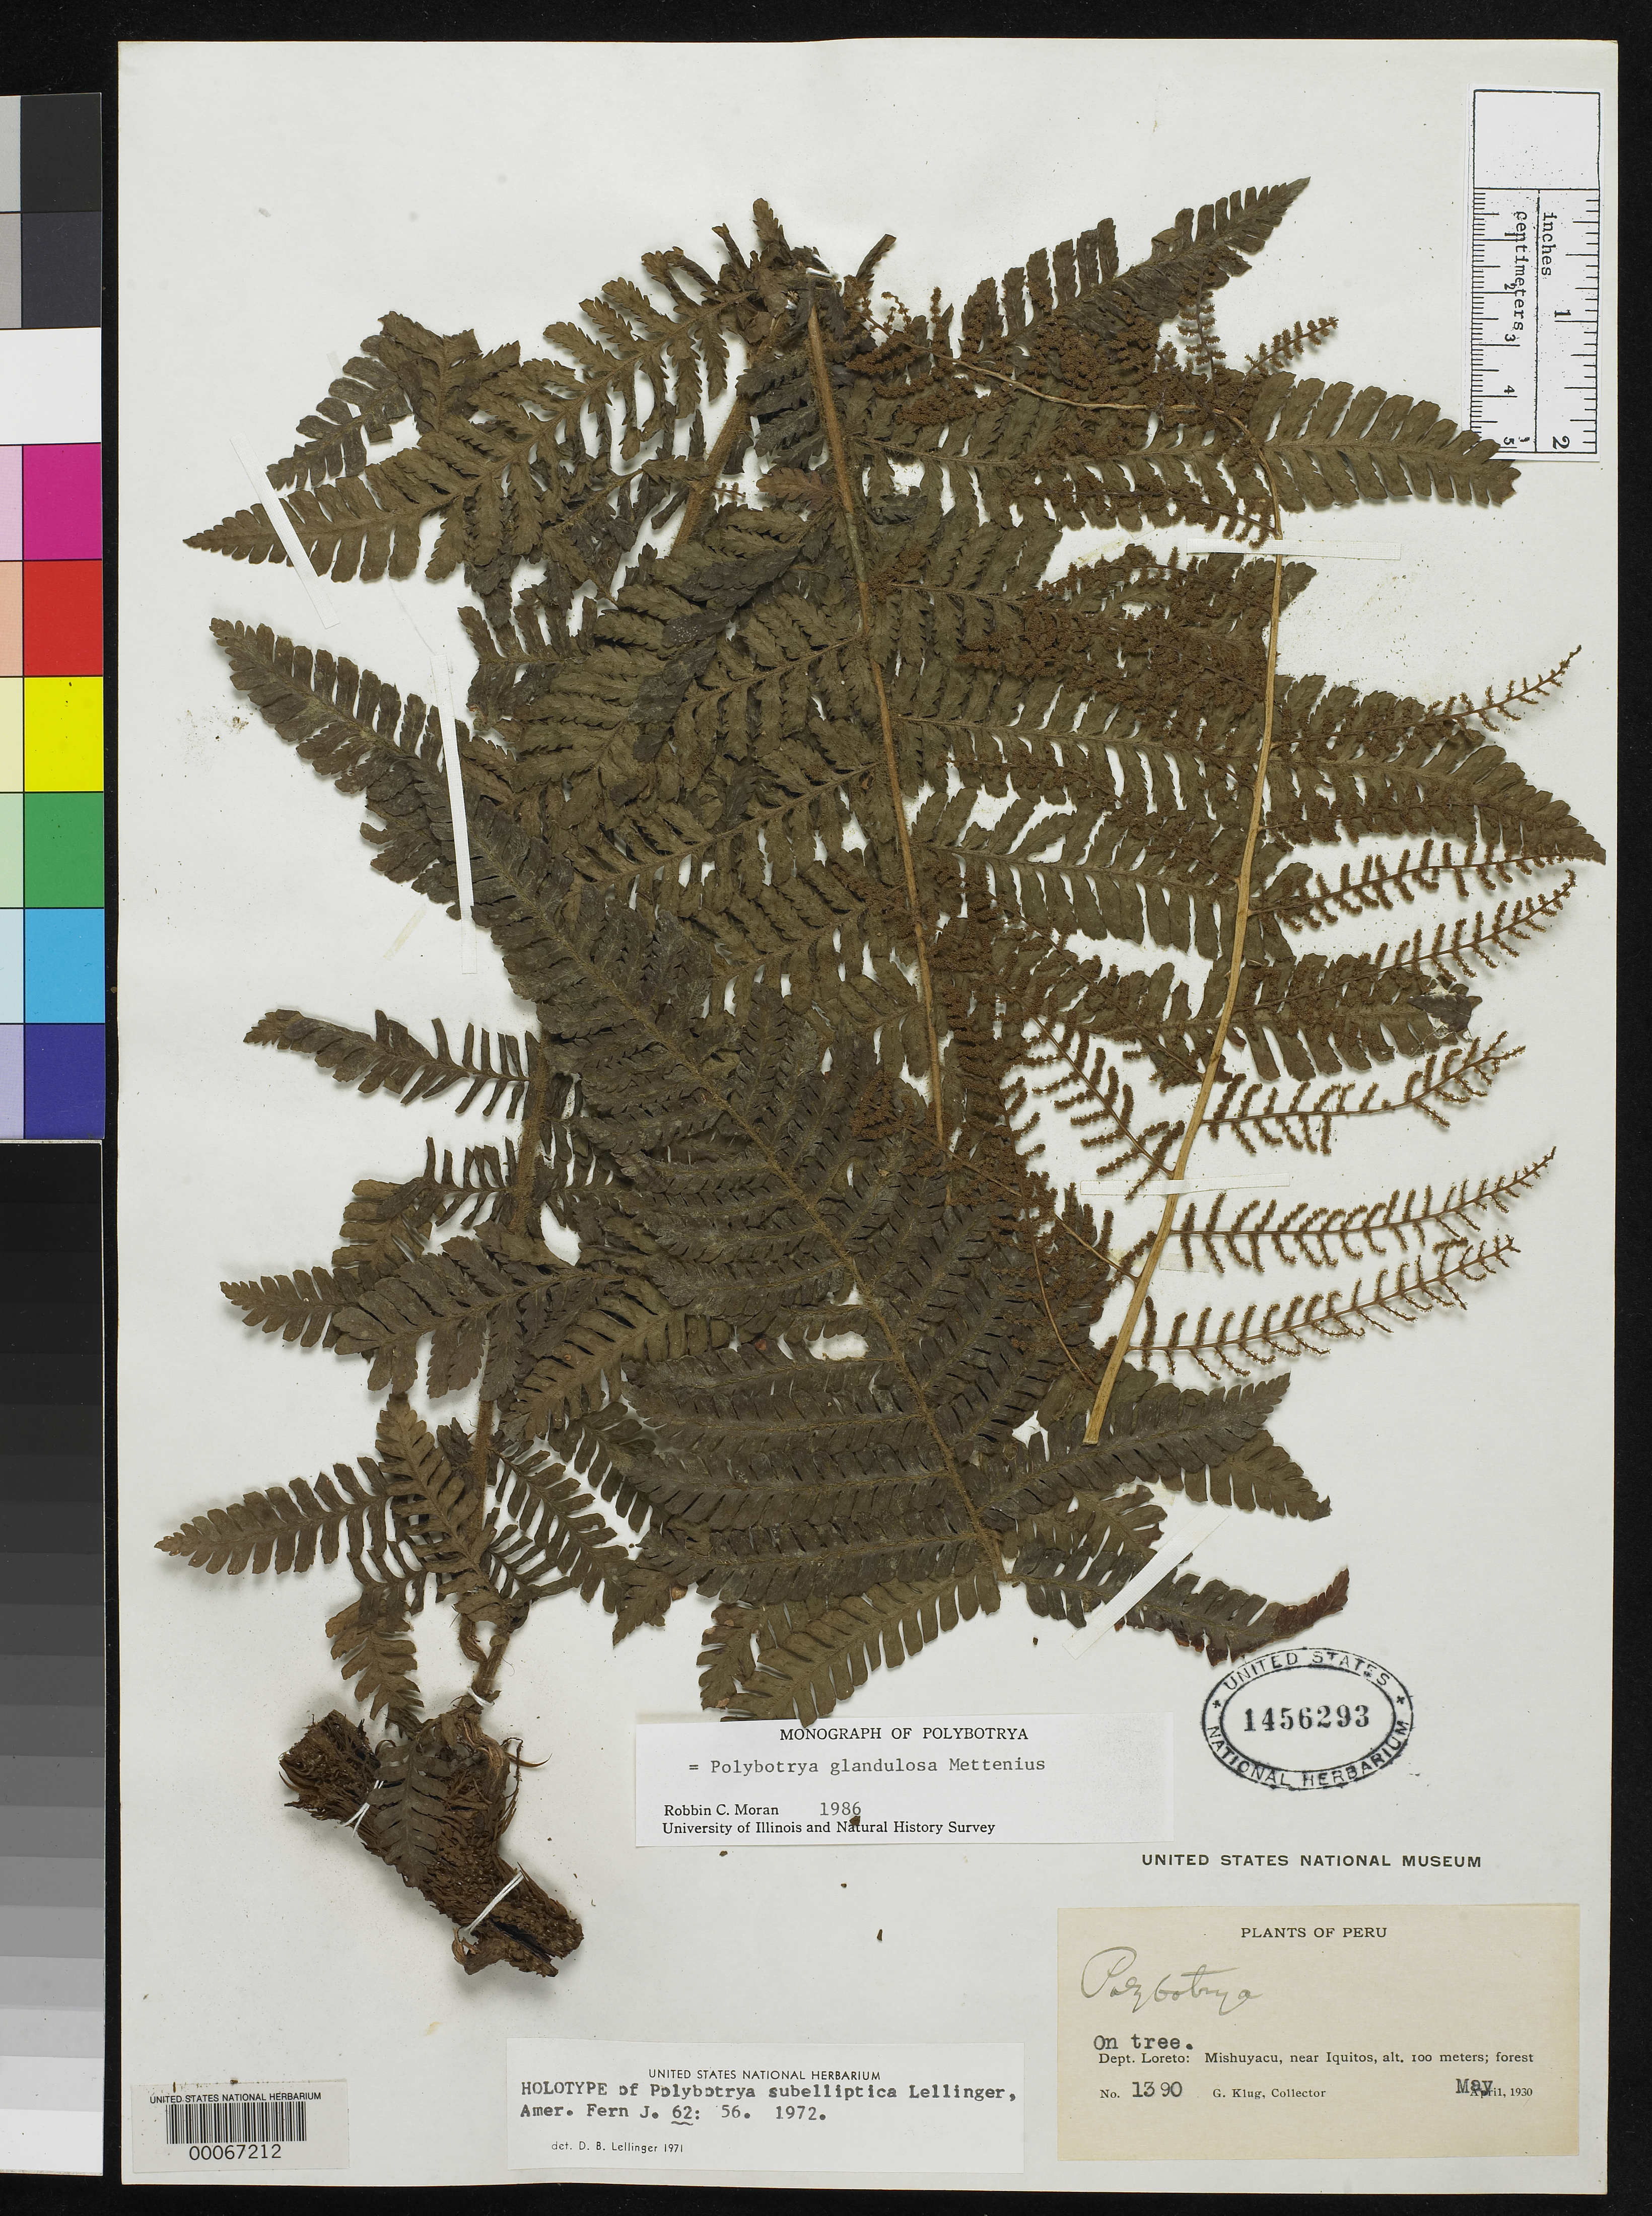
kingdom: Plantae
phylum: Tracheophyta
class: Polypodiopsida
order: Polypodiales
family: Dryopteridaceae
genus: Polybotrya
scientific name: Polybotrya subelliptica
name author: Lellinger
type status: Holotype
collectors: G. Klug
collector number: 1390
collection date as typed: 11 May 1930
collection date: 1930-05-11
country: Peru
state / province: Loreto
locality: Mishuyacu, near Iquitos.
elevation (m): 100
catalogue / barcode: US 1456293